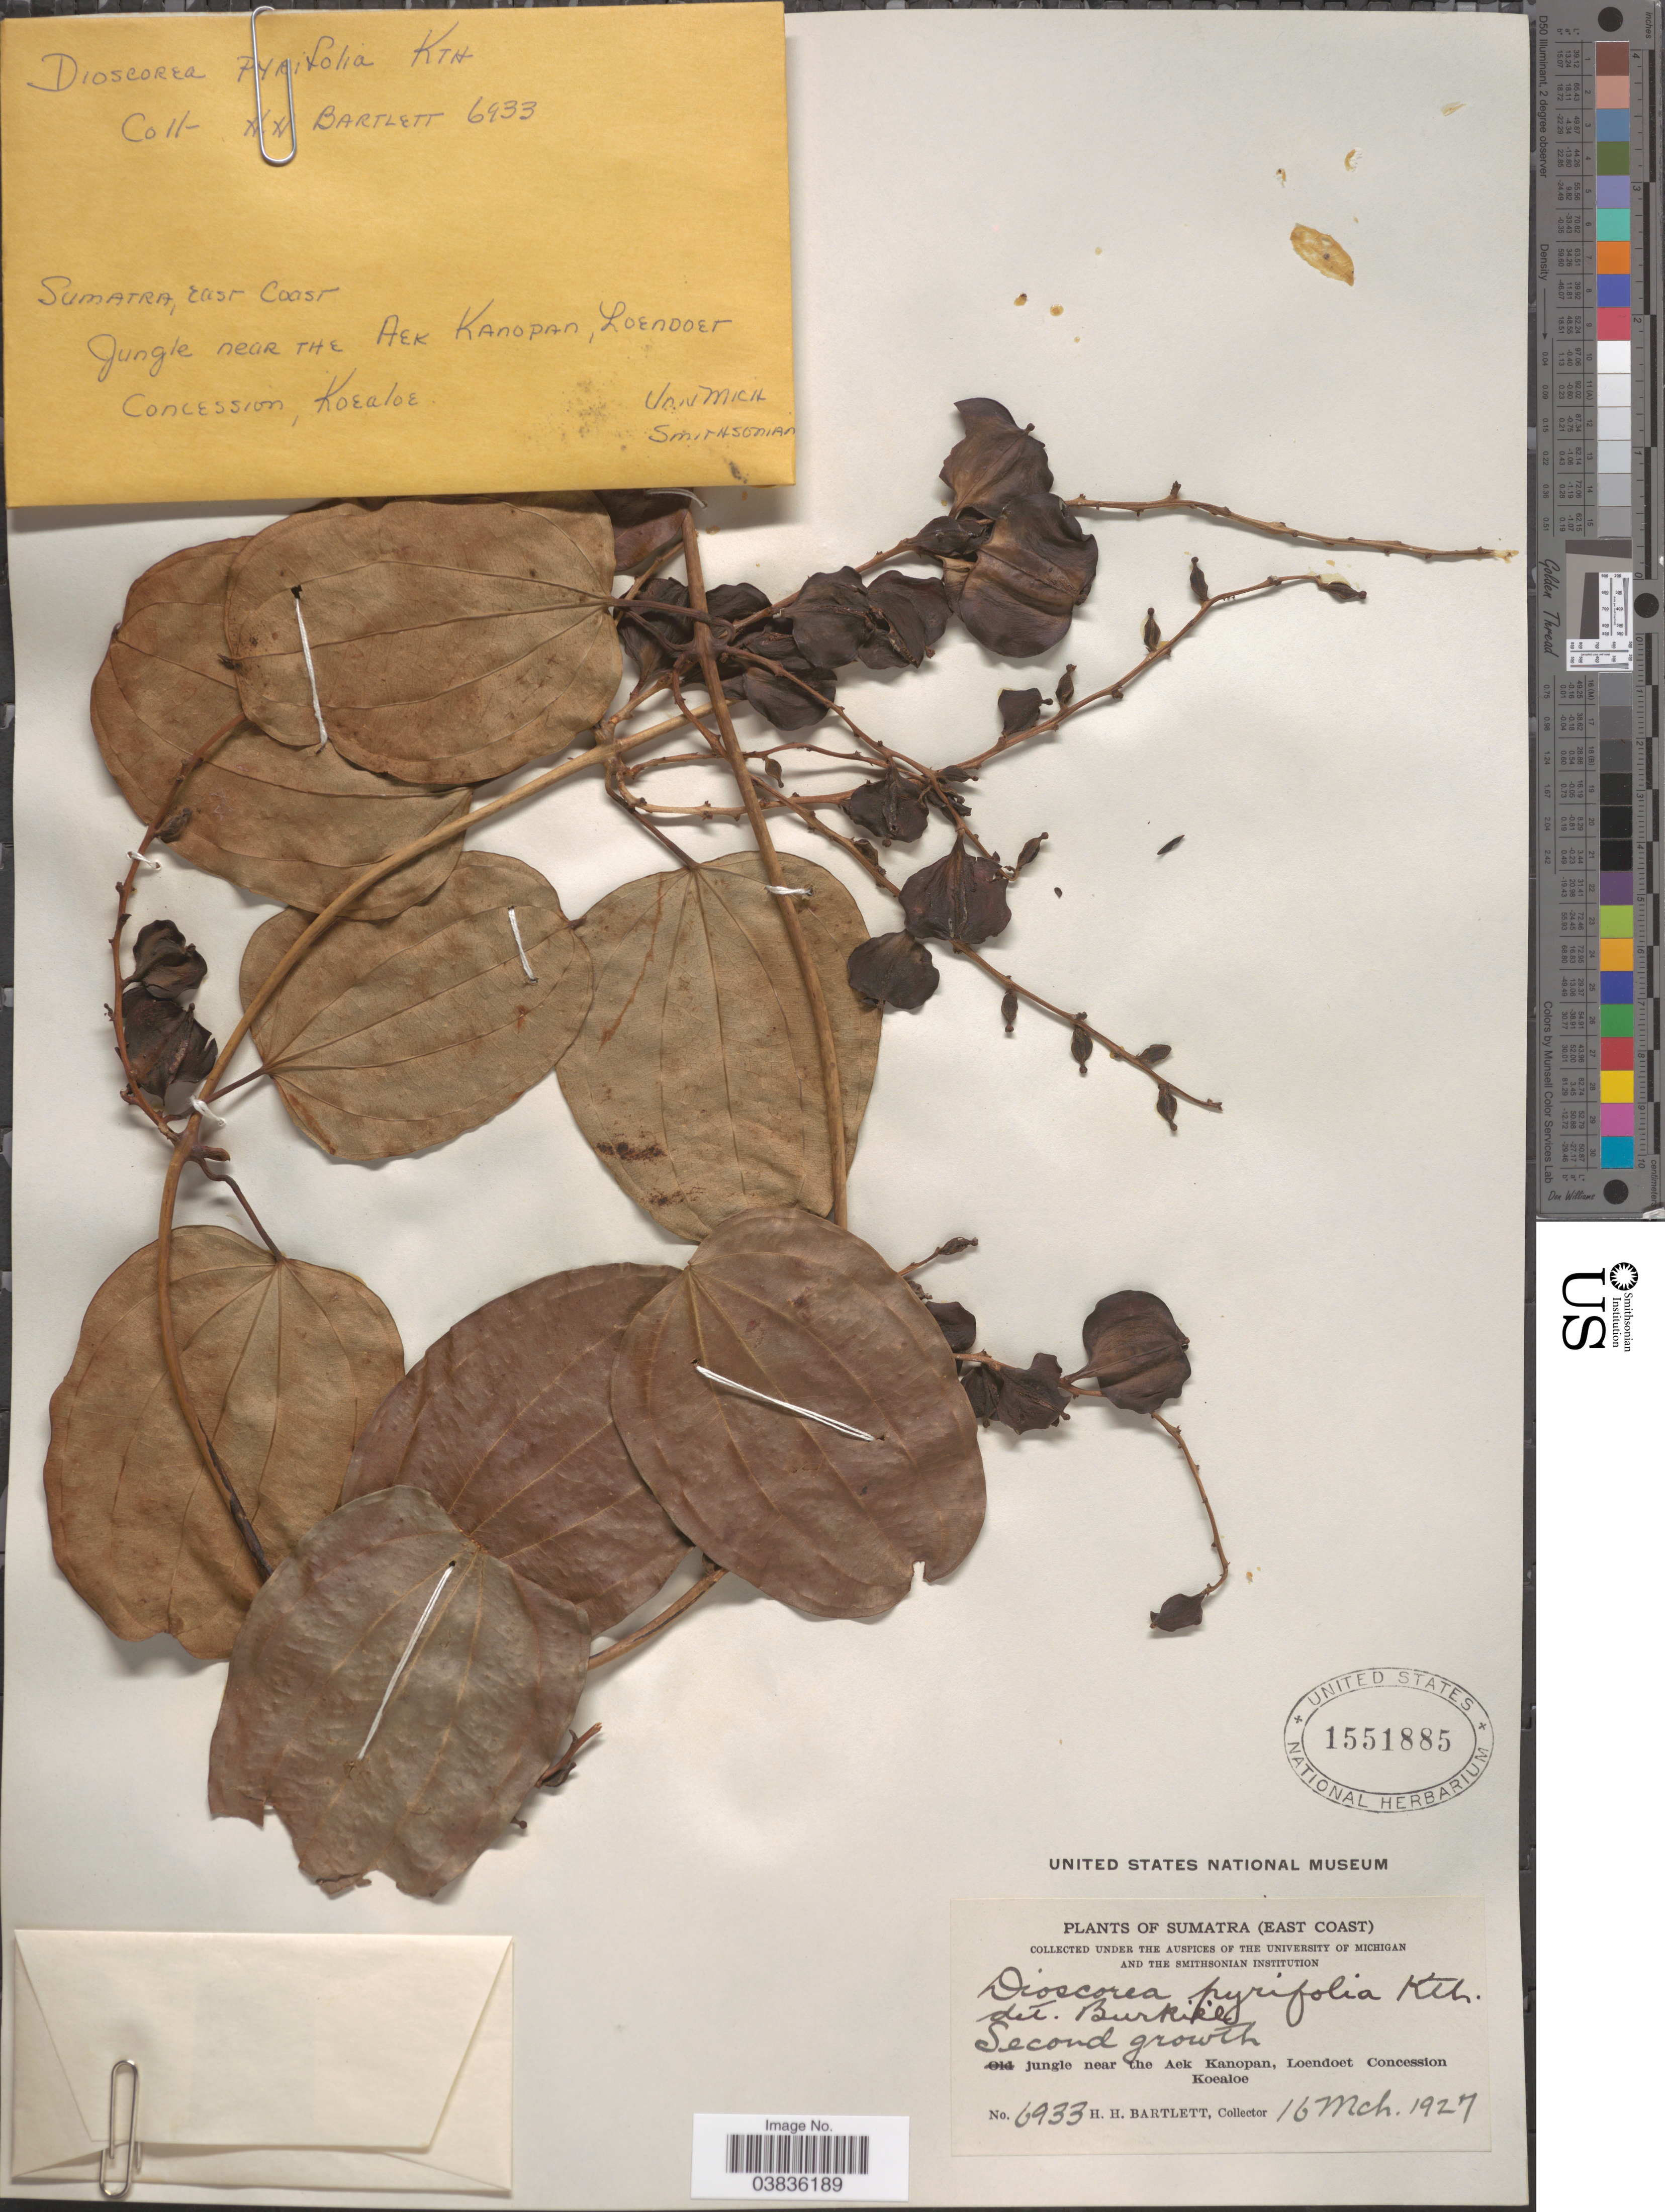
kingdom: Plantae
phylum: Tracheophyta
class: Liliopsida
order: Dioscoreales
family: Dioscoreaceae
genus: Dioscorea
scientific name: Dioscorea pyrifolia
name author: Kunth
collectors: H. H. Bartlett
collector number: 6933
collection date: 1927-03-16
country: Indonesia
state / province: Sumatra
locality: Sumatra (East Coast). Jungle near the Aek Kanopan, Loendoet Concession Koealoe.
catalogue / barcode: US 1551885